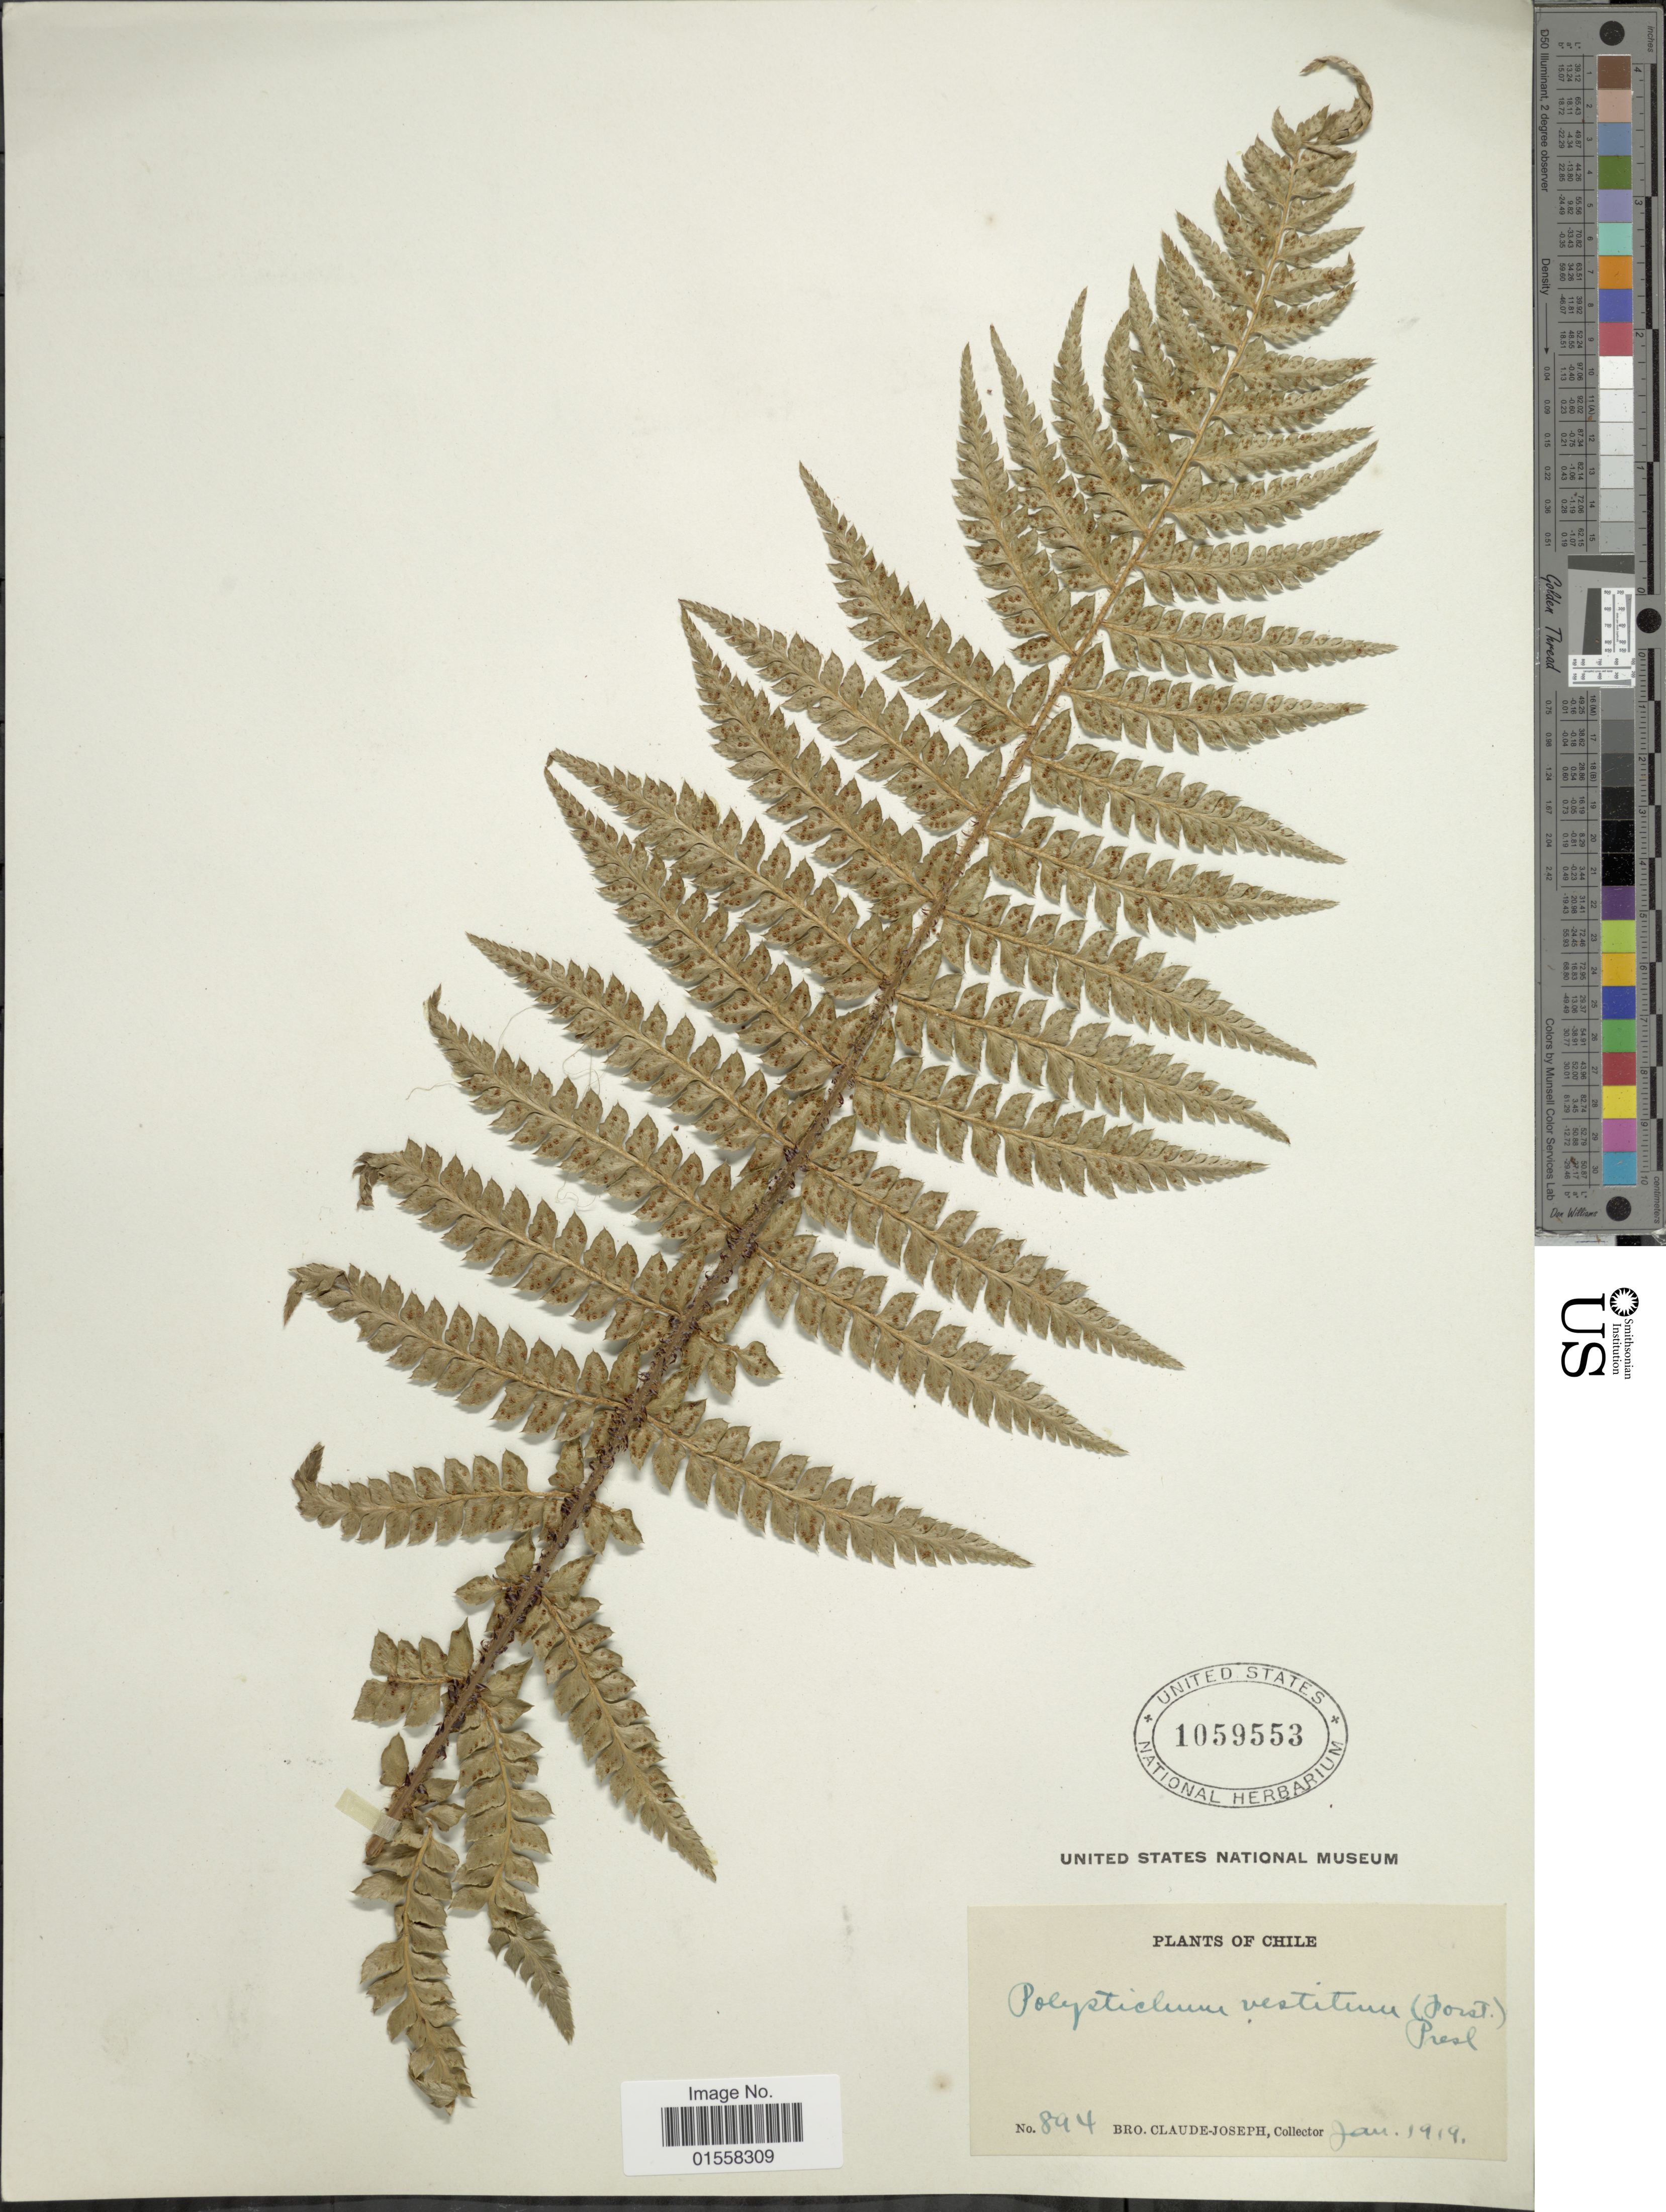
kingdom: Plantae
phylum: Tracheophyta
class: Polypodiopsida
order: Polypodiales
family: Dryopteridaceae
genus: Polystichum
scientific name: Polystichum chilense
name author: (Christ) Diels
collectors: Bro. Claude-Joseph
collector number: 894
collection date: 1919-01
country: Chile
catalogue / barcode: US 1059553